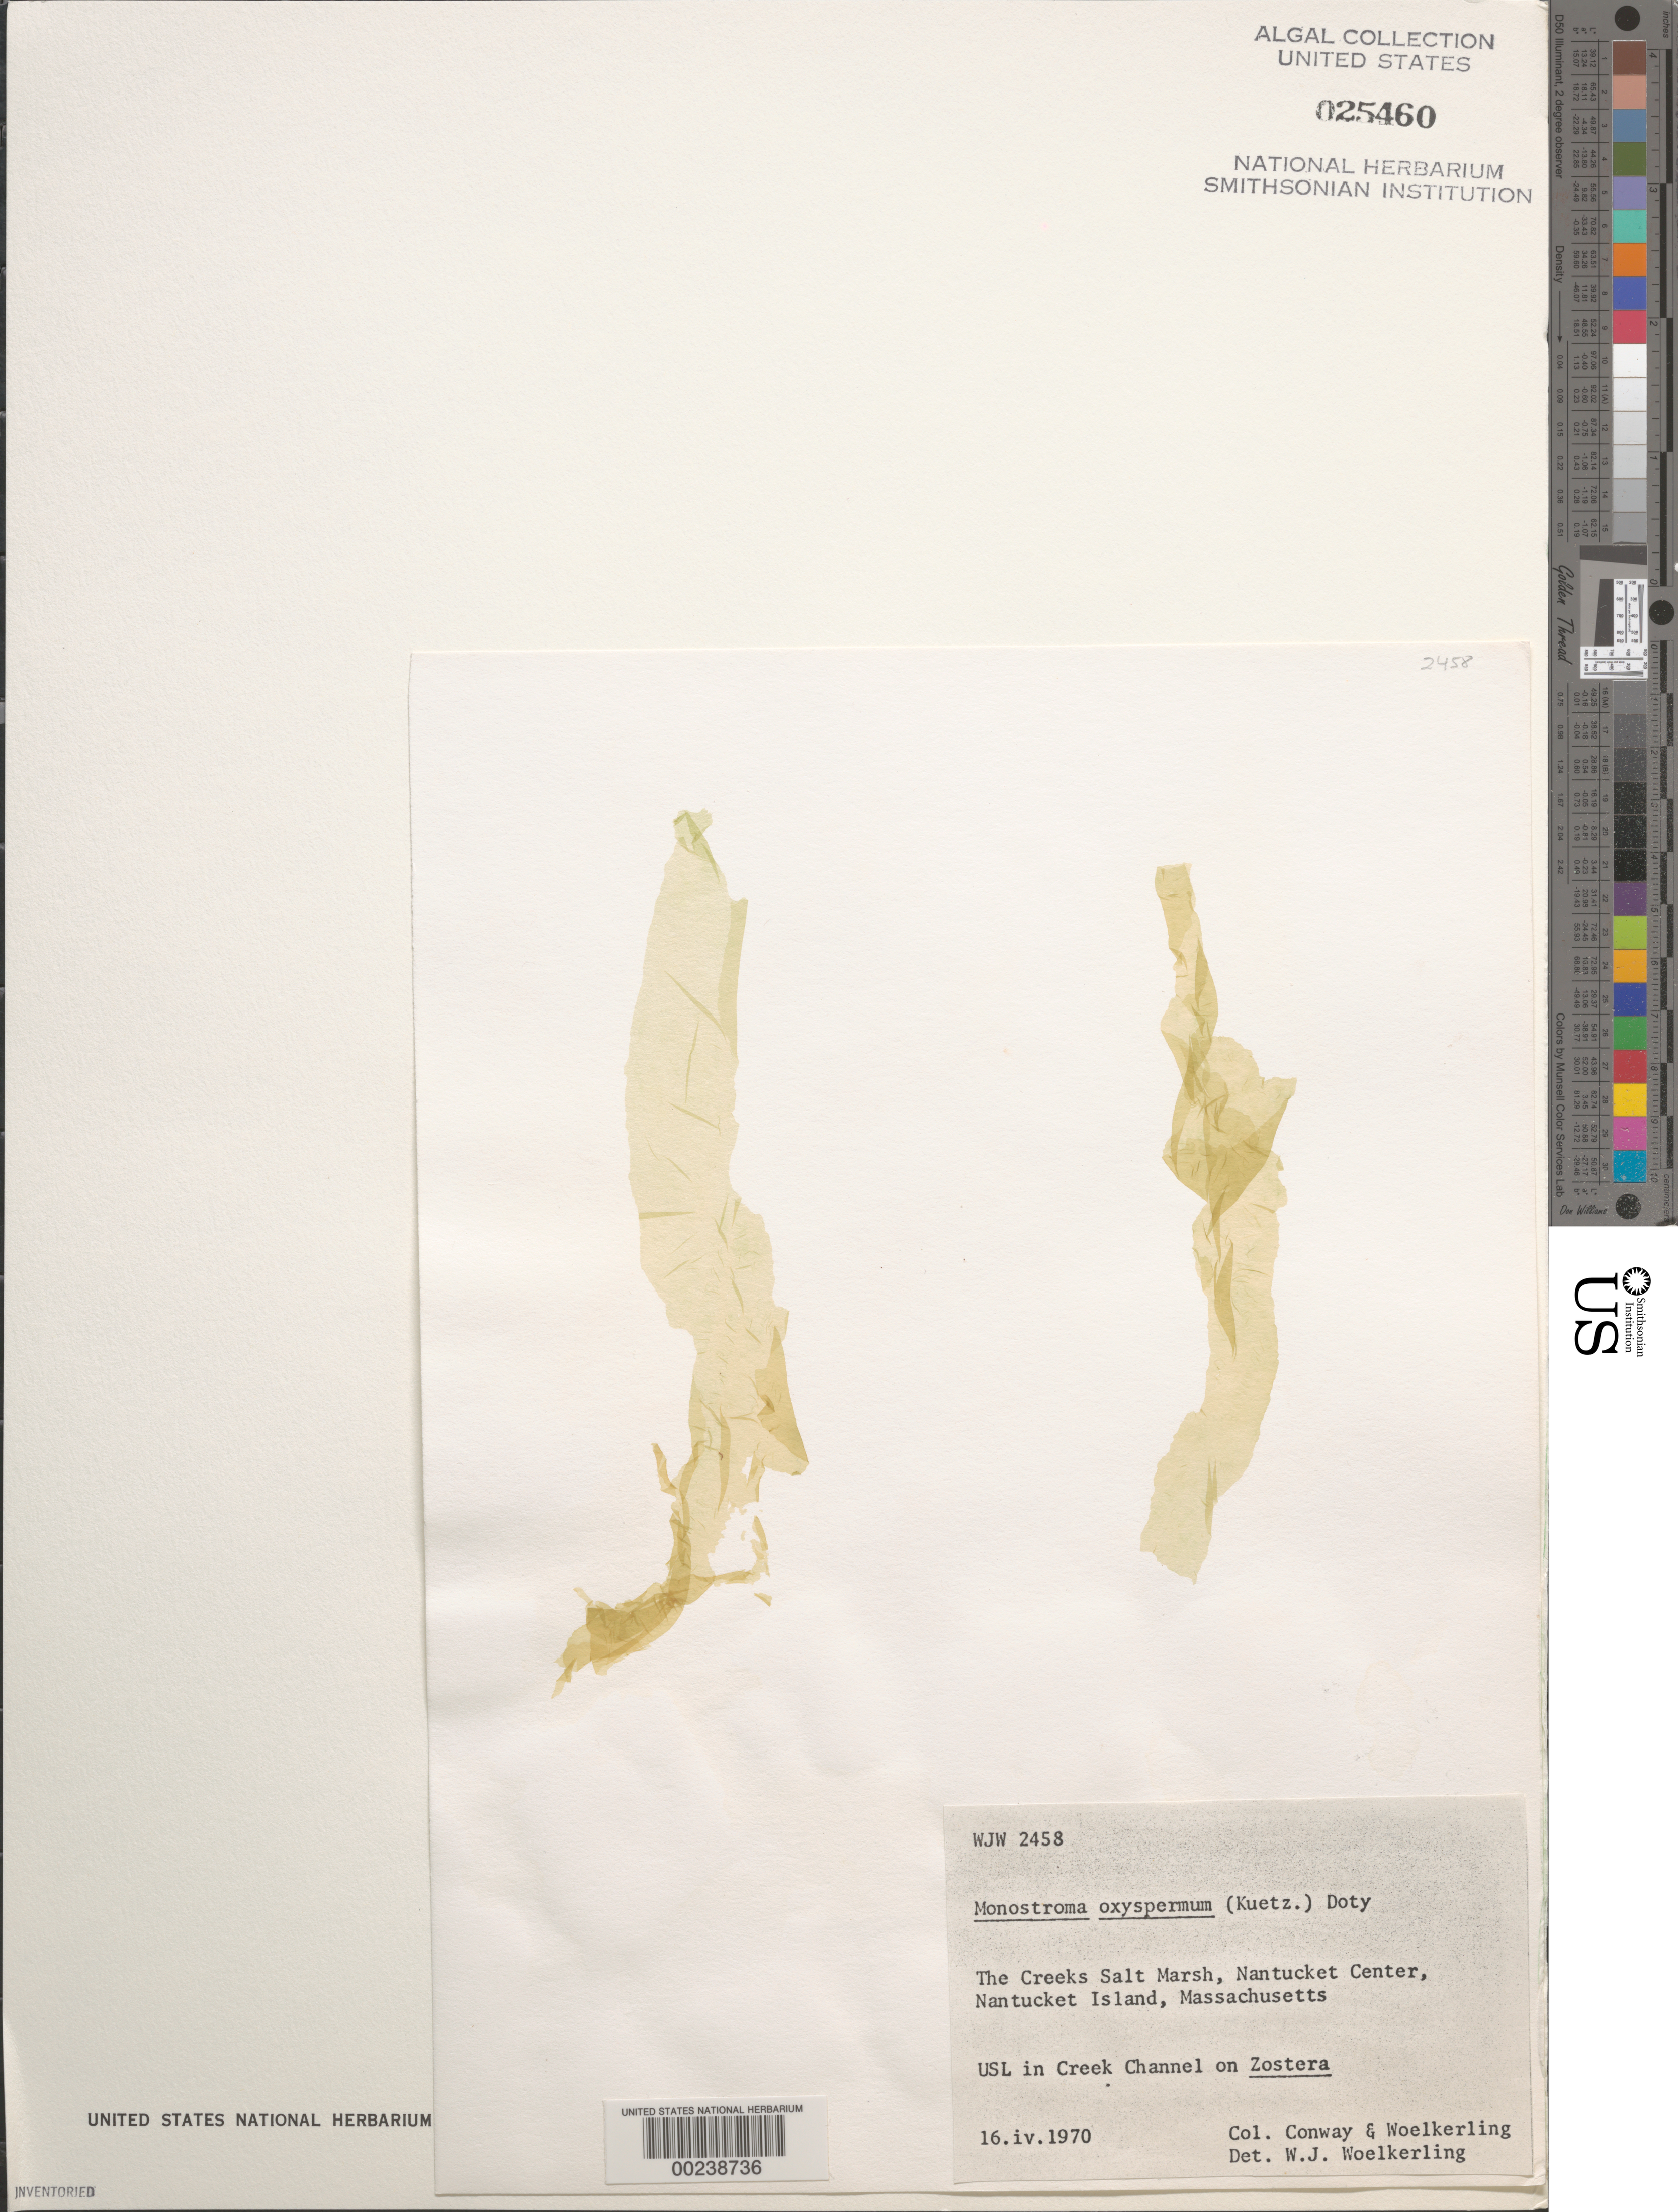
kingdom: Plantae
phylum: Chlorophyta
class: Ulvophyceae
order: Ulvales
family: Gayraliaceae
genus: Gayralia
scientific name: Gayralia oxysperma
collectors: J. Conway & W. Woelkerling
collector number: WJW 2458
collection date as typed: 16 Apr 1970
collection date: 1970-04-16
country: United States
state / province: Massachusetts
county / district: Nantucket County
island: Nantucket Island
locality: Creeks Salt Marsh, Nantucket Center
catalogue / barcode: US 25460